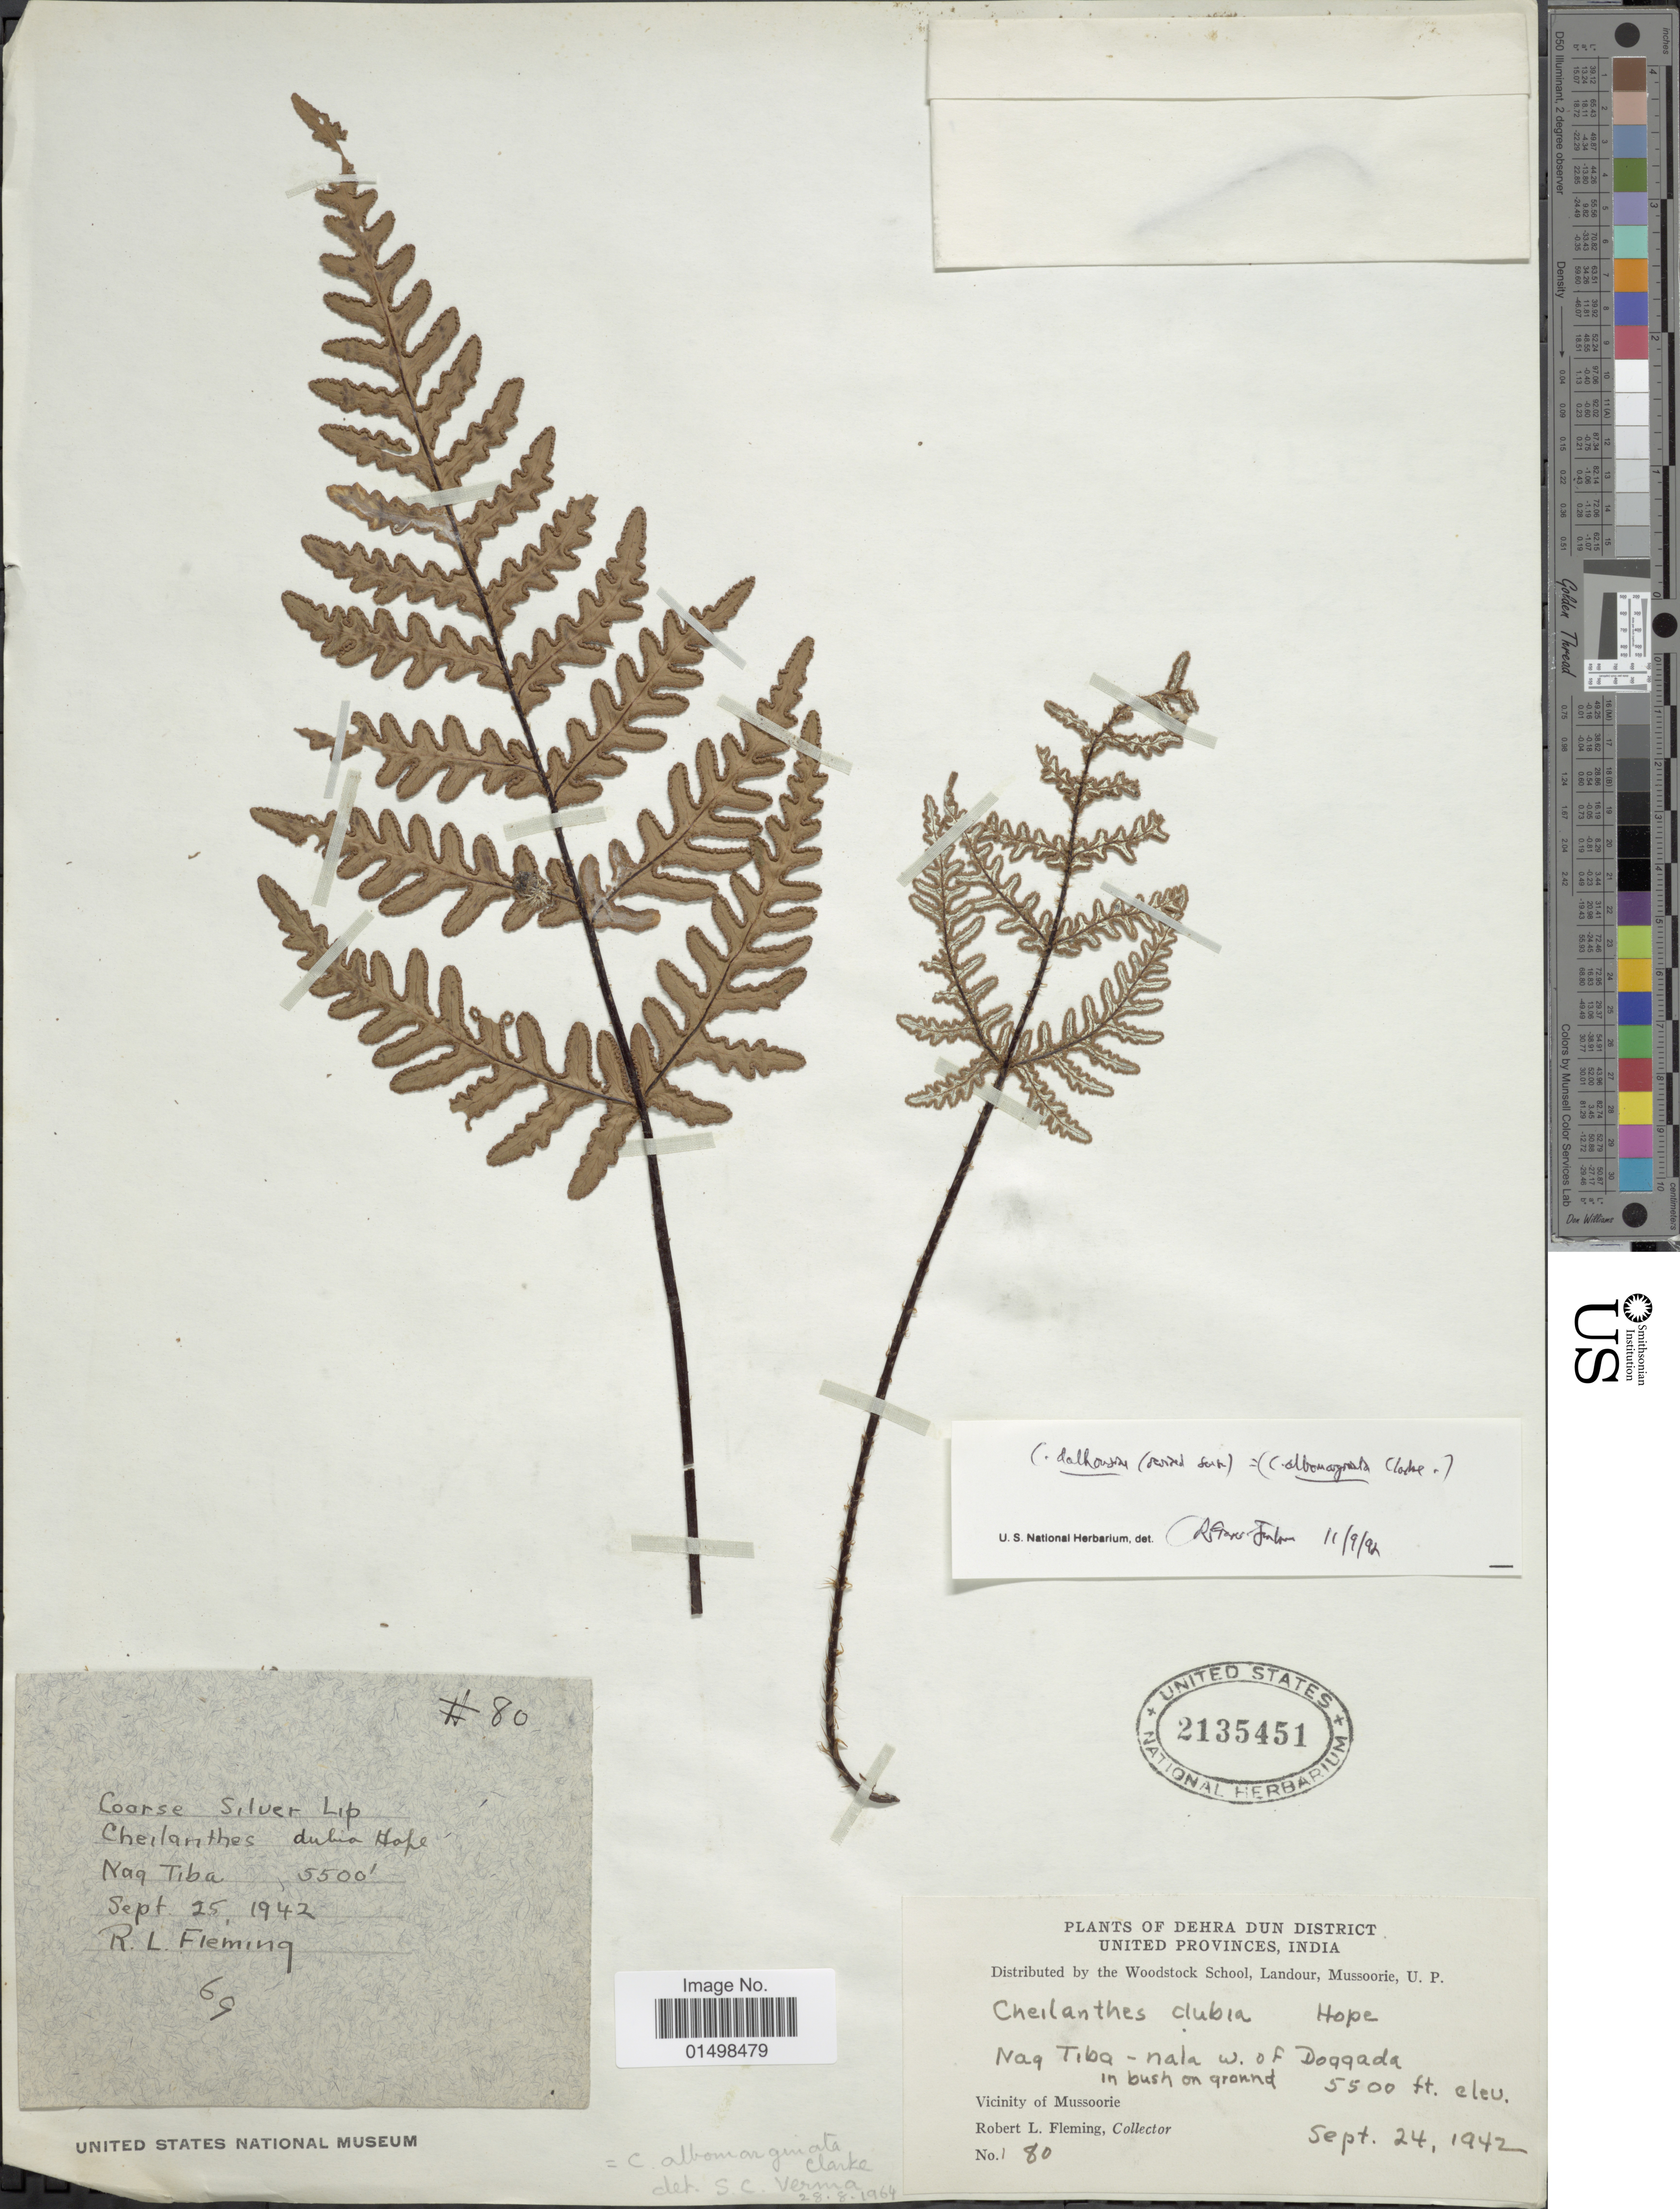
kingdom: Plantae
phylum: Tracheophyta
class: Polypodiopsida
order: Polypodiales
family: Pteridaceae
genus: Aleuritopteris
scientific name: Aleuritopteris dubia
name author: (C. Hope) Ching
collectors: R. Fleming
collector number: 80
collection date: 1942-09-24/1942-09-25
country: India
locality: Plants of Dehra Dun District United Provinces, India. Naq Tiba - nala w. of Doggada. Vicinity of Mussourie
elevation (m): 1676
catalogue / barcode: US 2135451